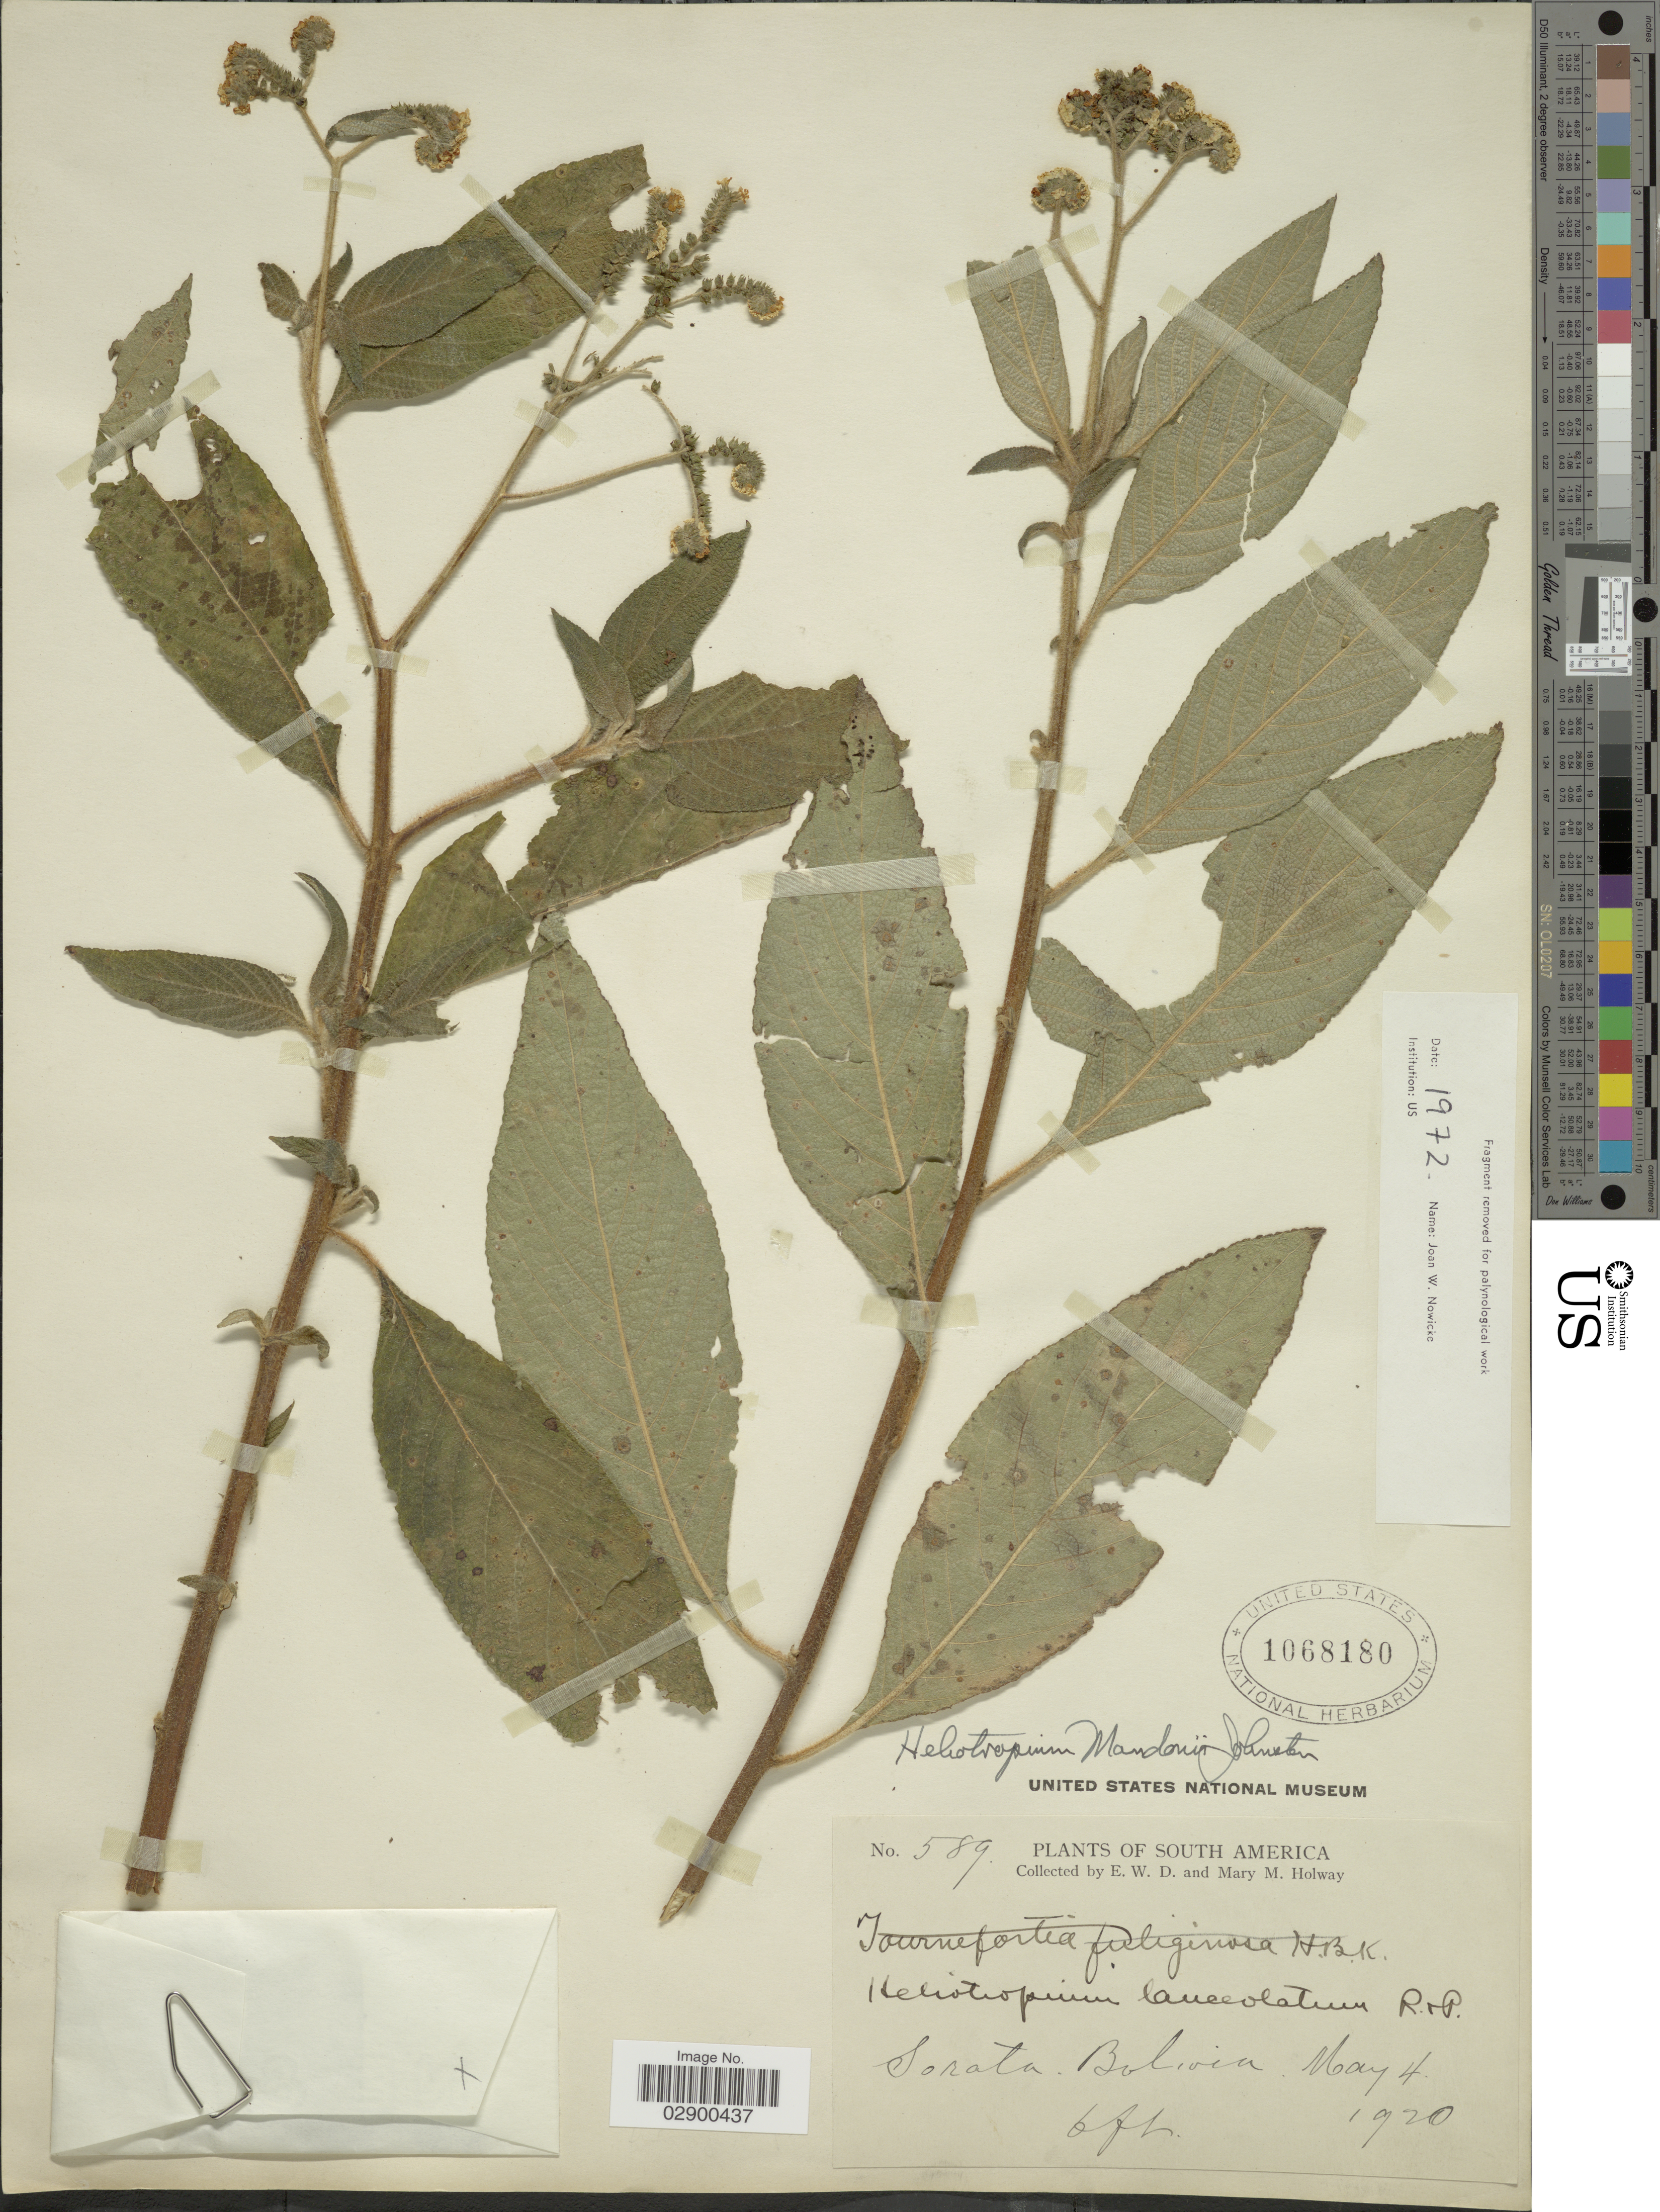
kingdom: Plantae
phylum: Tracheophyta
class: Magnoliopsida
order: Boraginales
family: Heliotropiaceae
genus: Heliotropium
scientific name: Heliotropium mandonii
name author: I.M. Johnst.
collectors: E. W. D. Holway & M. M. Holway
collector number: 589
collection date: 1920-05-04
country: Bolivia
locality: Sorata.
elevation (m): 2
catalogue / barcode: US 1068180